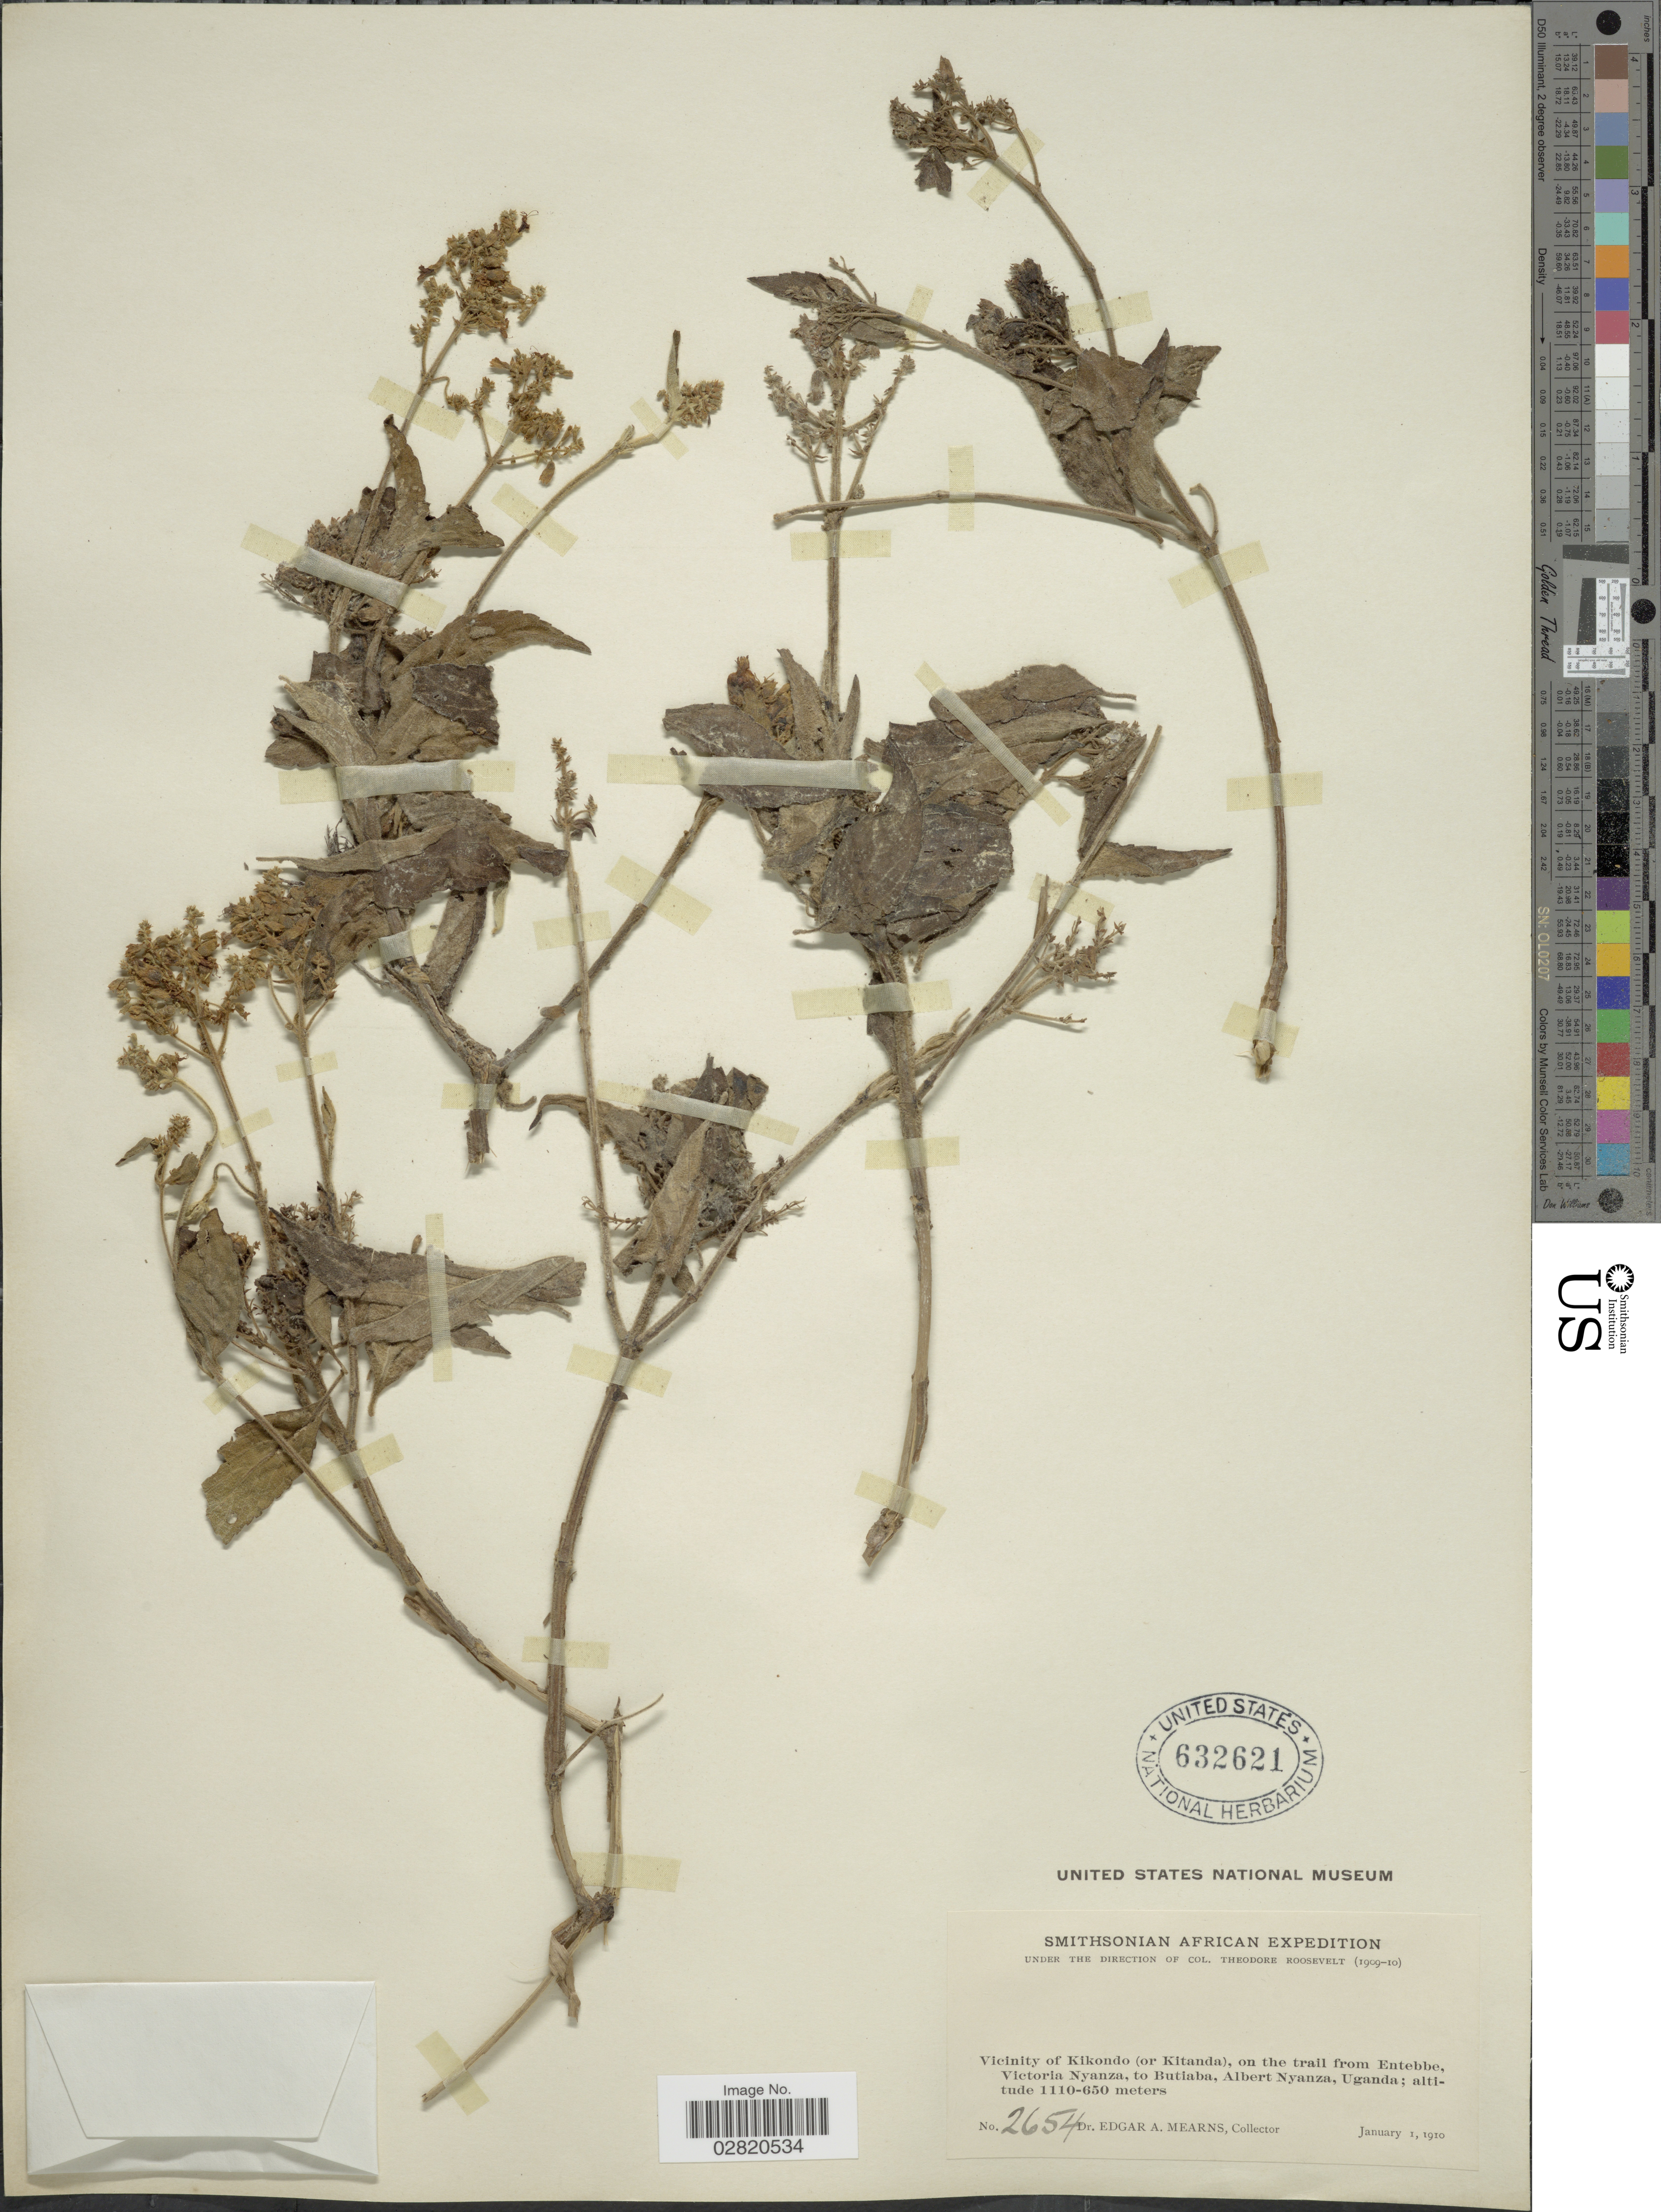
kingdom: Plantae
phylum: Tracheophyta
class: Magnoliopsida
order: Lamiales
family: Lamiaceae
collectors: E. A. Mearns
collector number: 2654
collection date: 1910-01-01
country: Uganda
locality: Vicinity of Kikondo (or Kitanda), on the trail from Entebbe, Victoria Nyanza, to Butiaba, Albert Nyanza.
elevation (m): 650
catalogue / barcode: US 632621